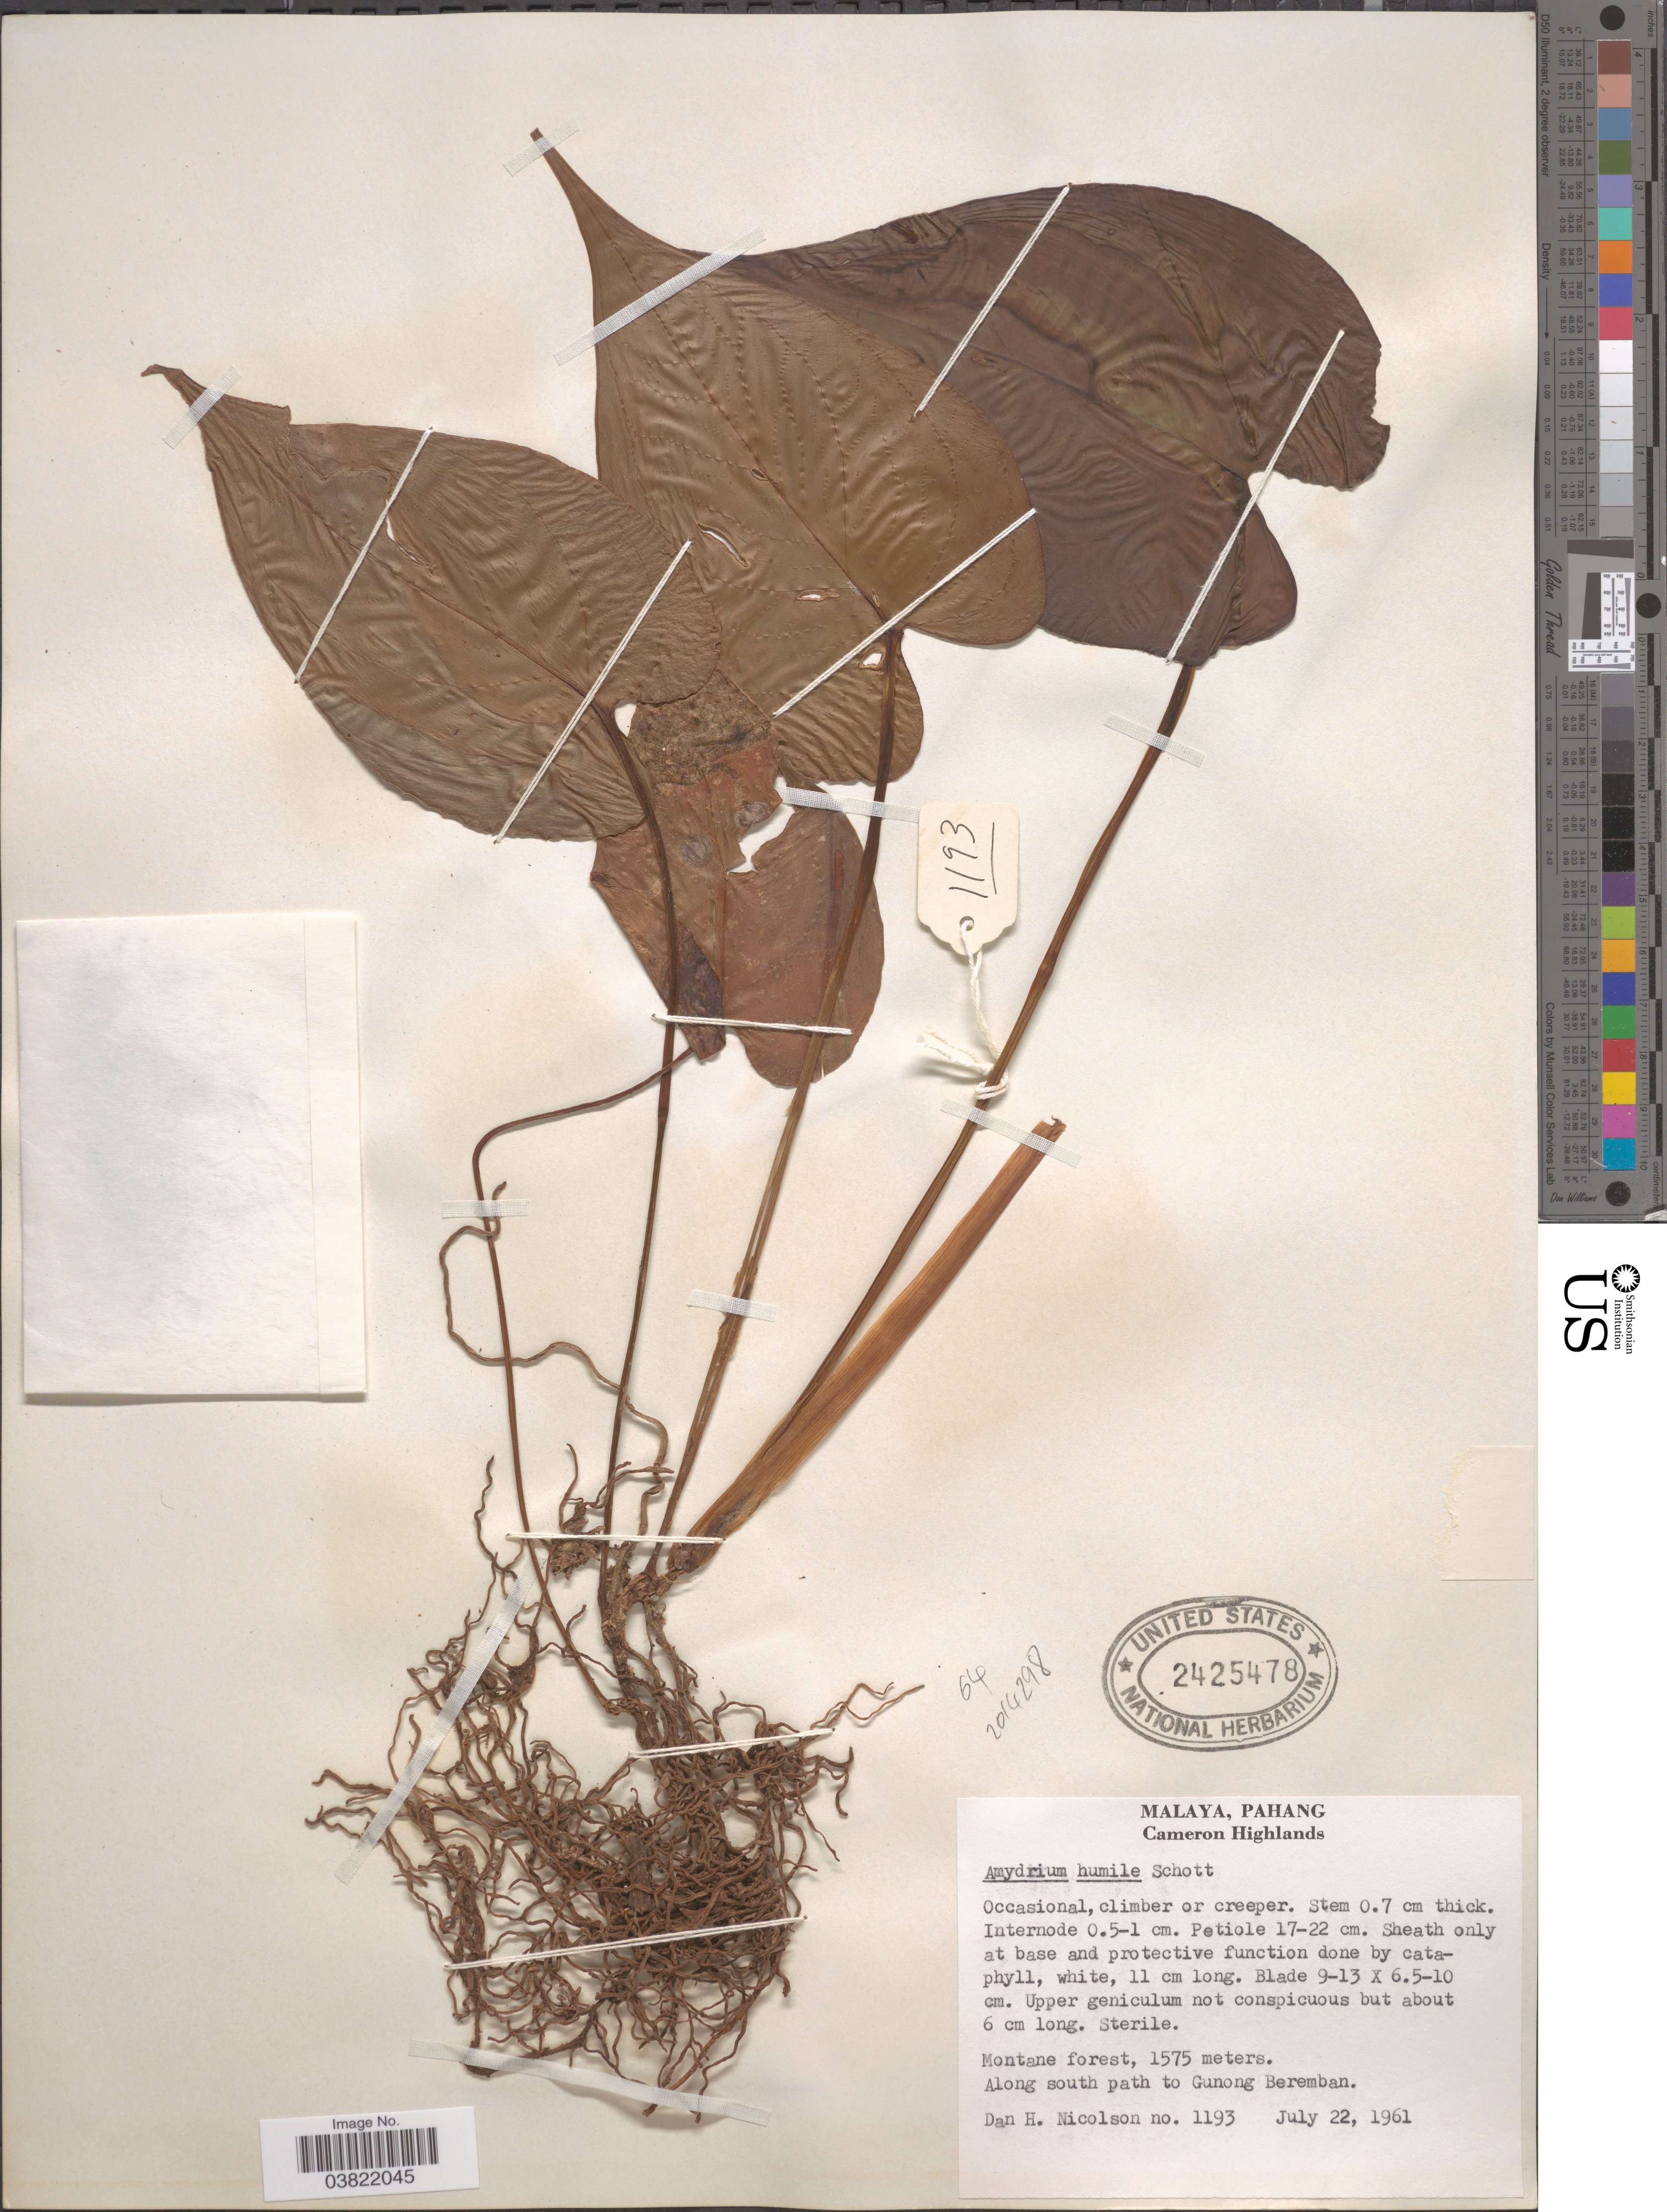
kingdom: Plantae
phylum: Tracheophyta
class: Liliopsida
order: Alismatales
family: Araceae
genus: Amydrium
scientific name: Amydrium humile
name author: Schott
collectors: D. H. Nicolson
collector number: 1193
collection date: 1961-07-22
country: Malaysia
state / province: Pahang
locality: Malaya, Cameron Highlands. Along south path to Gunong Beremban.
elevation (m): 1575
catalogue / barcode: US 2425478